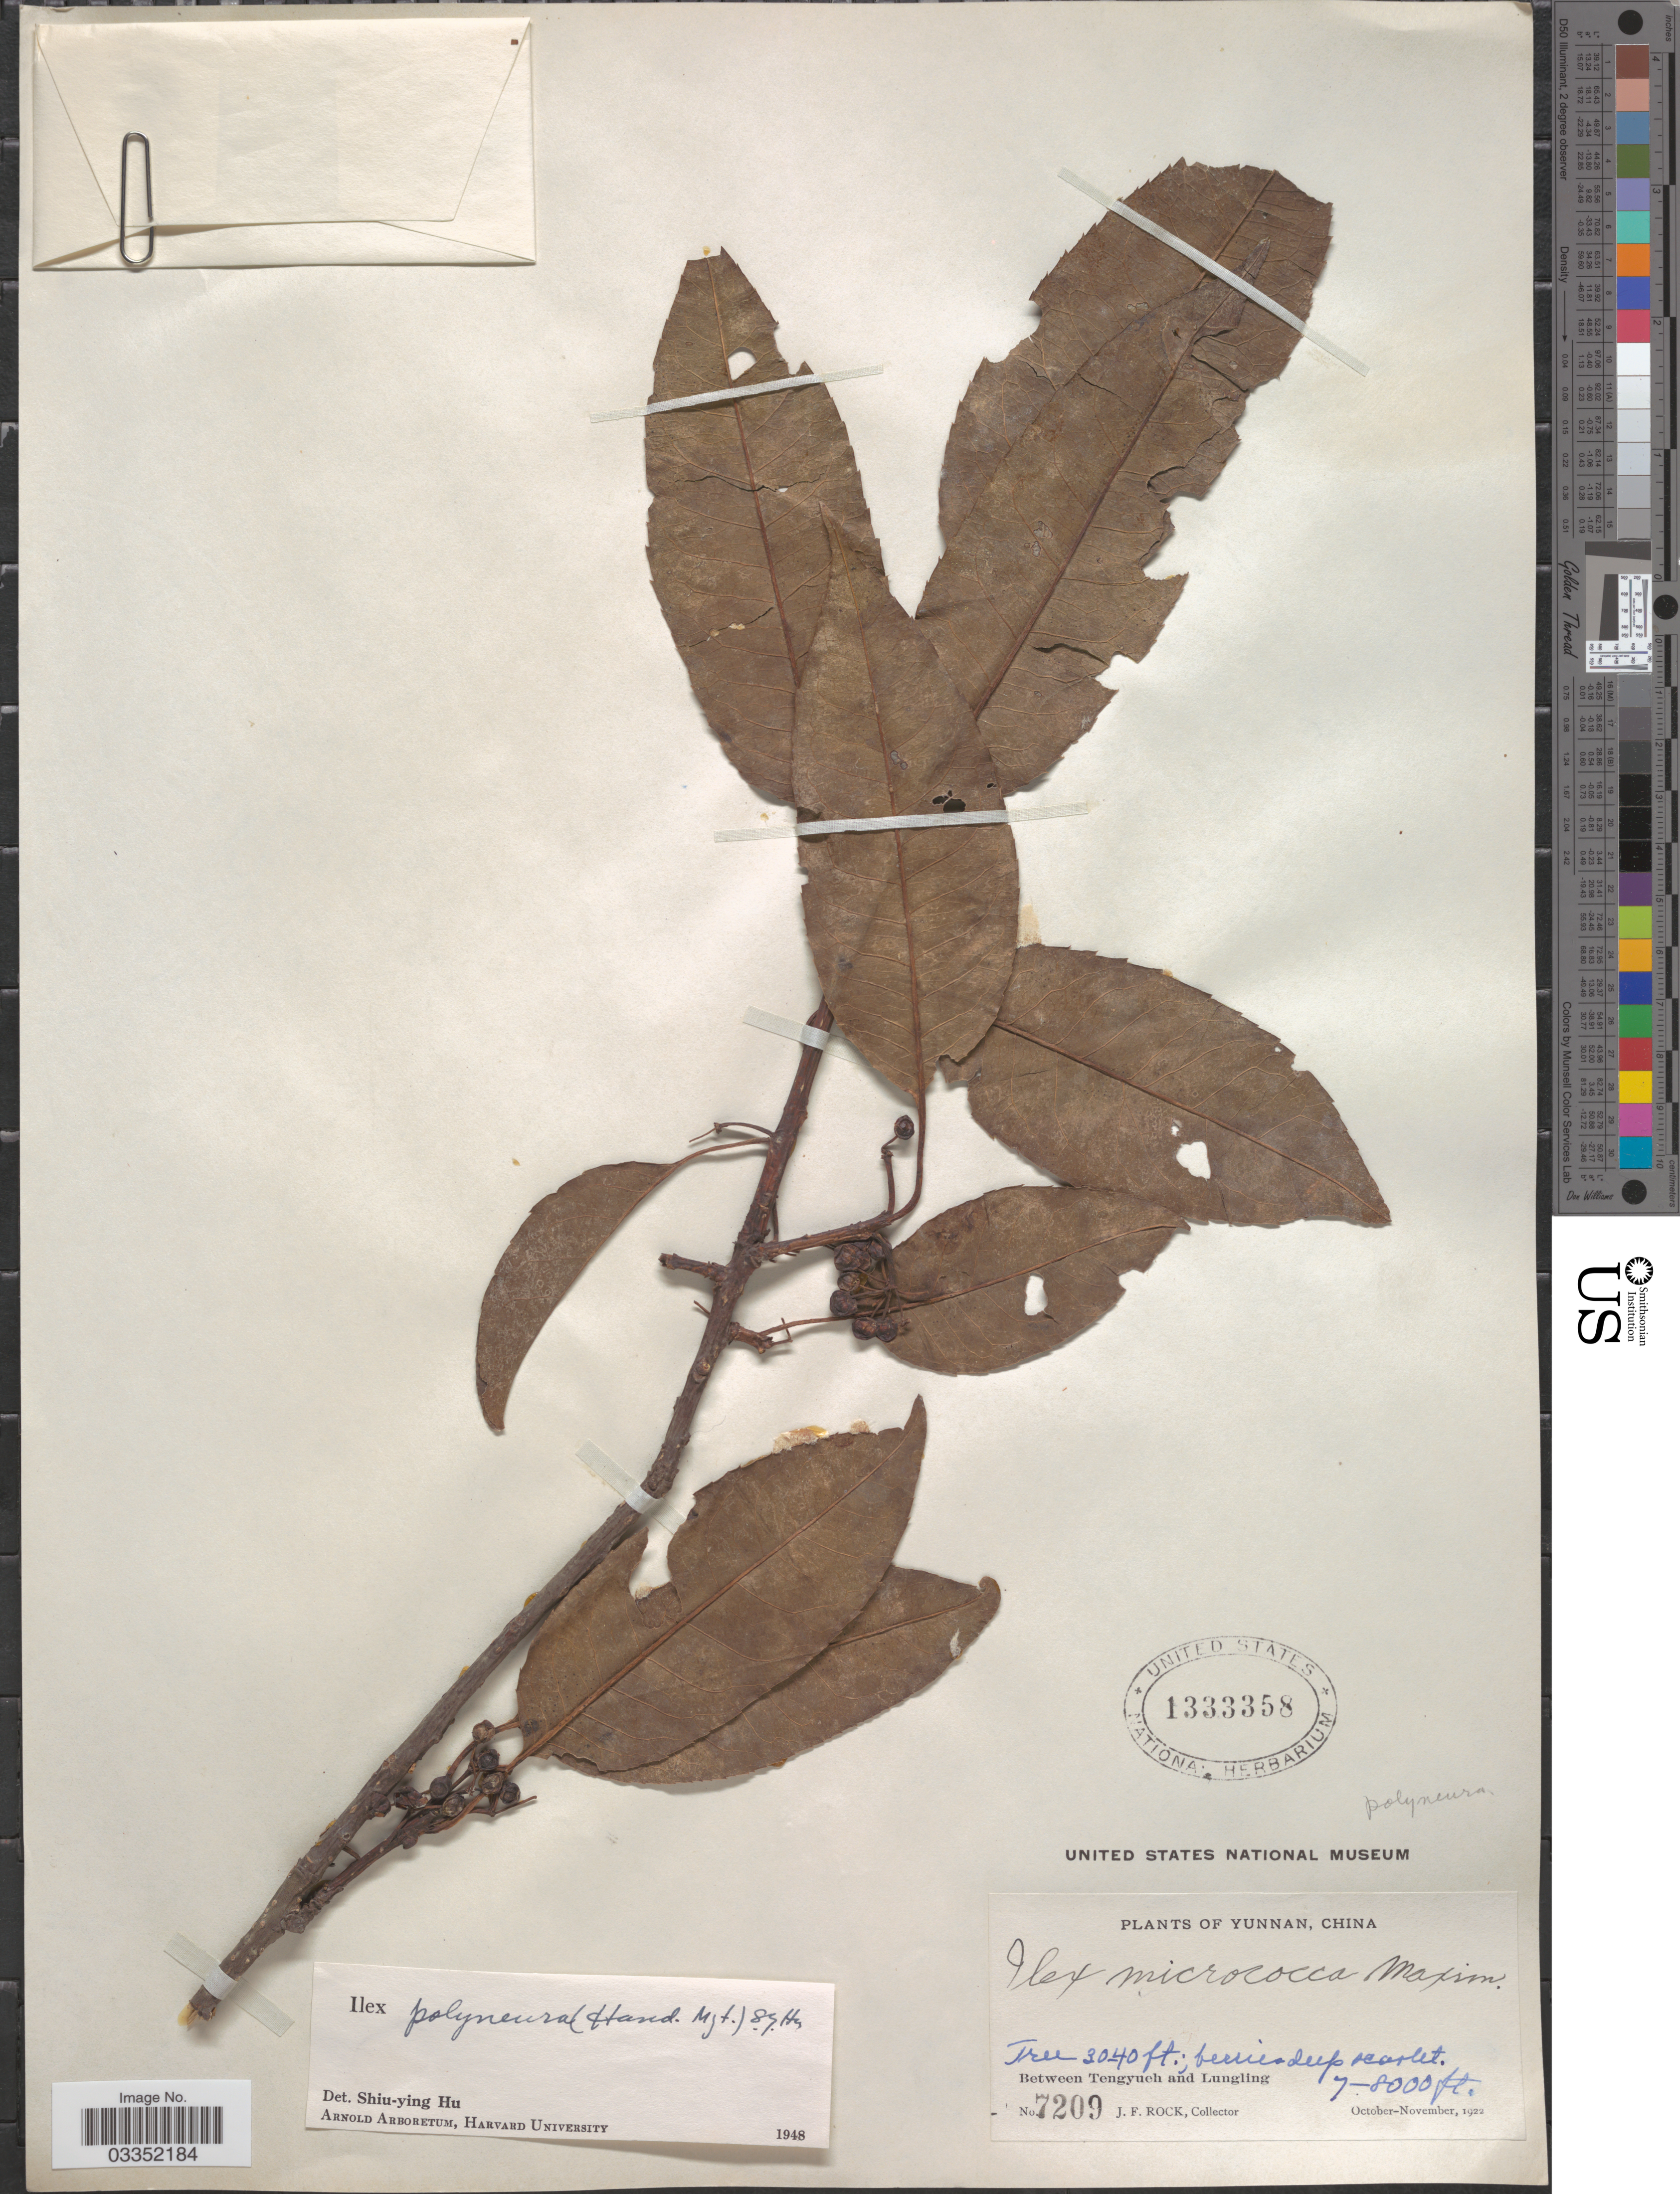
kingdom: Plantae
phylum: Tracheophyta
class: Magnoliopsida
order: Aquifoliales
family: Aquifoliaceae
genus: Ilex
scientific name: Ilex polyneura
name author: (Hand.-Mazz.) S.Y. Hu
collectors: J. Rock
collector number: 7209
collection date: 1922-10/1922-11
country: China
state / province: Yunnan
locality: Between Tengyueh and Lungling.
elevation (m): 2134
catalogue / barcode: US 1333358